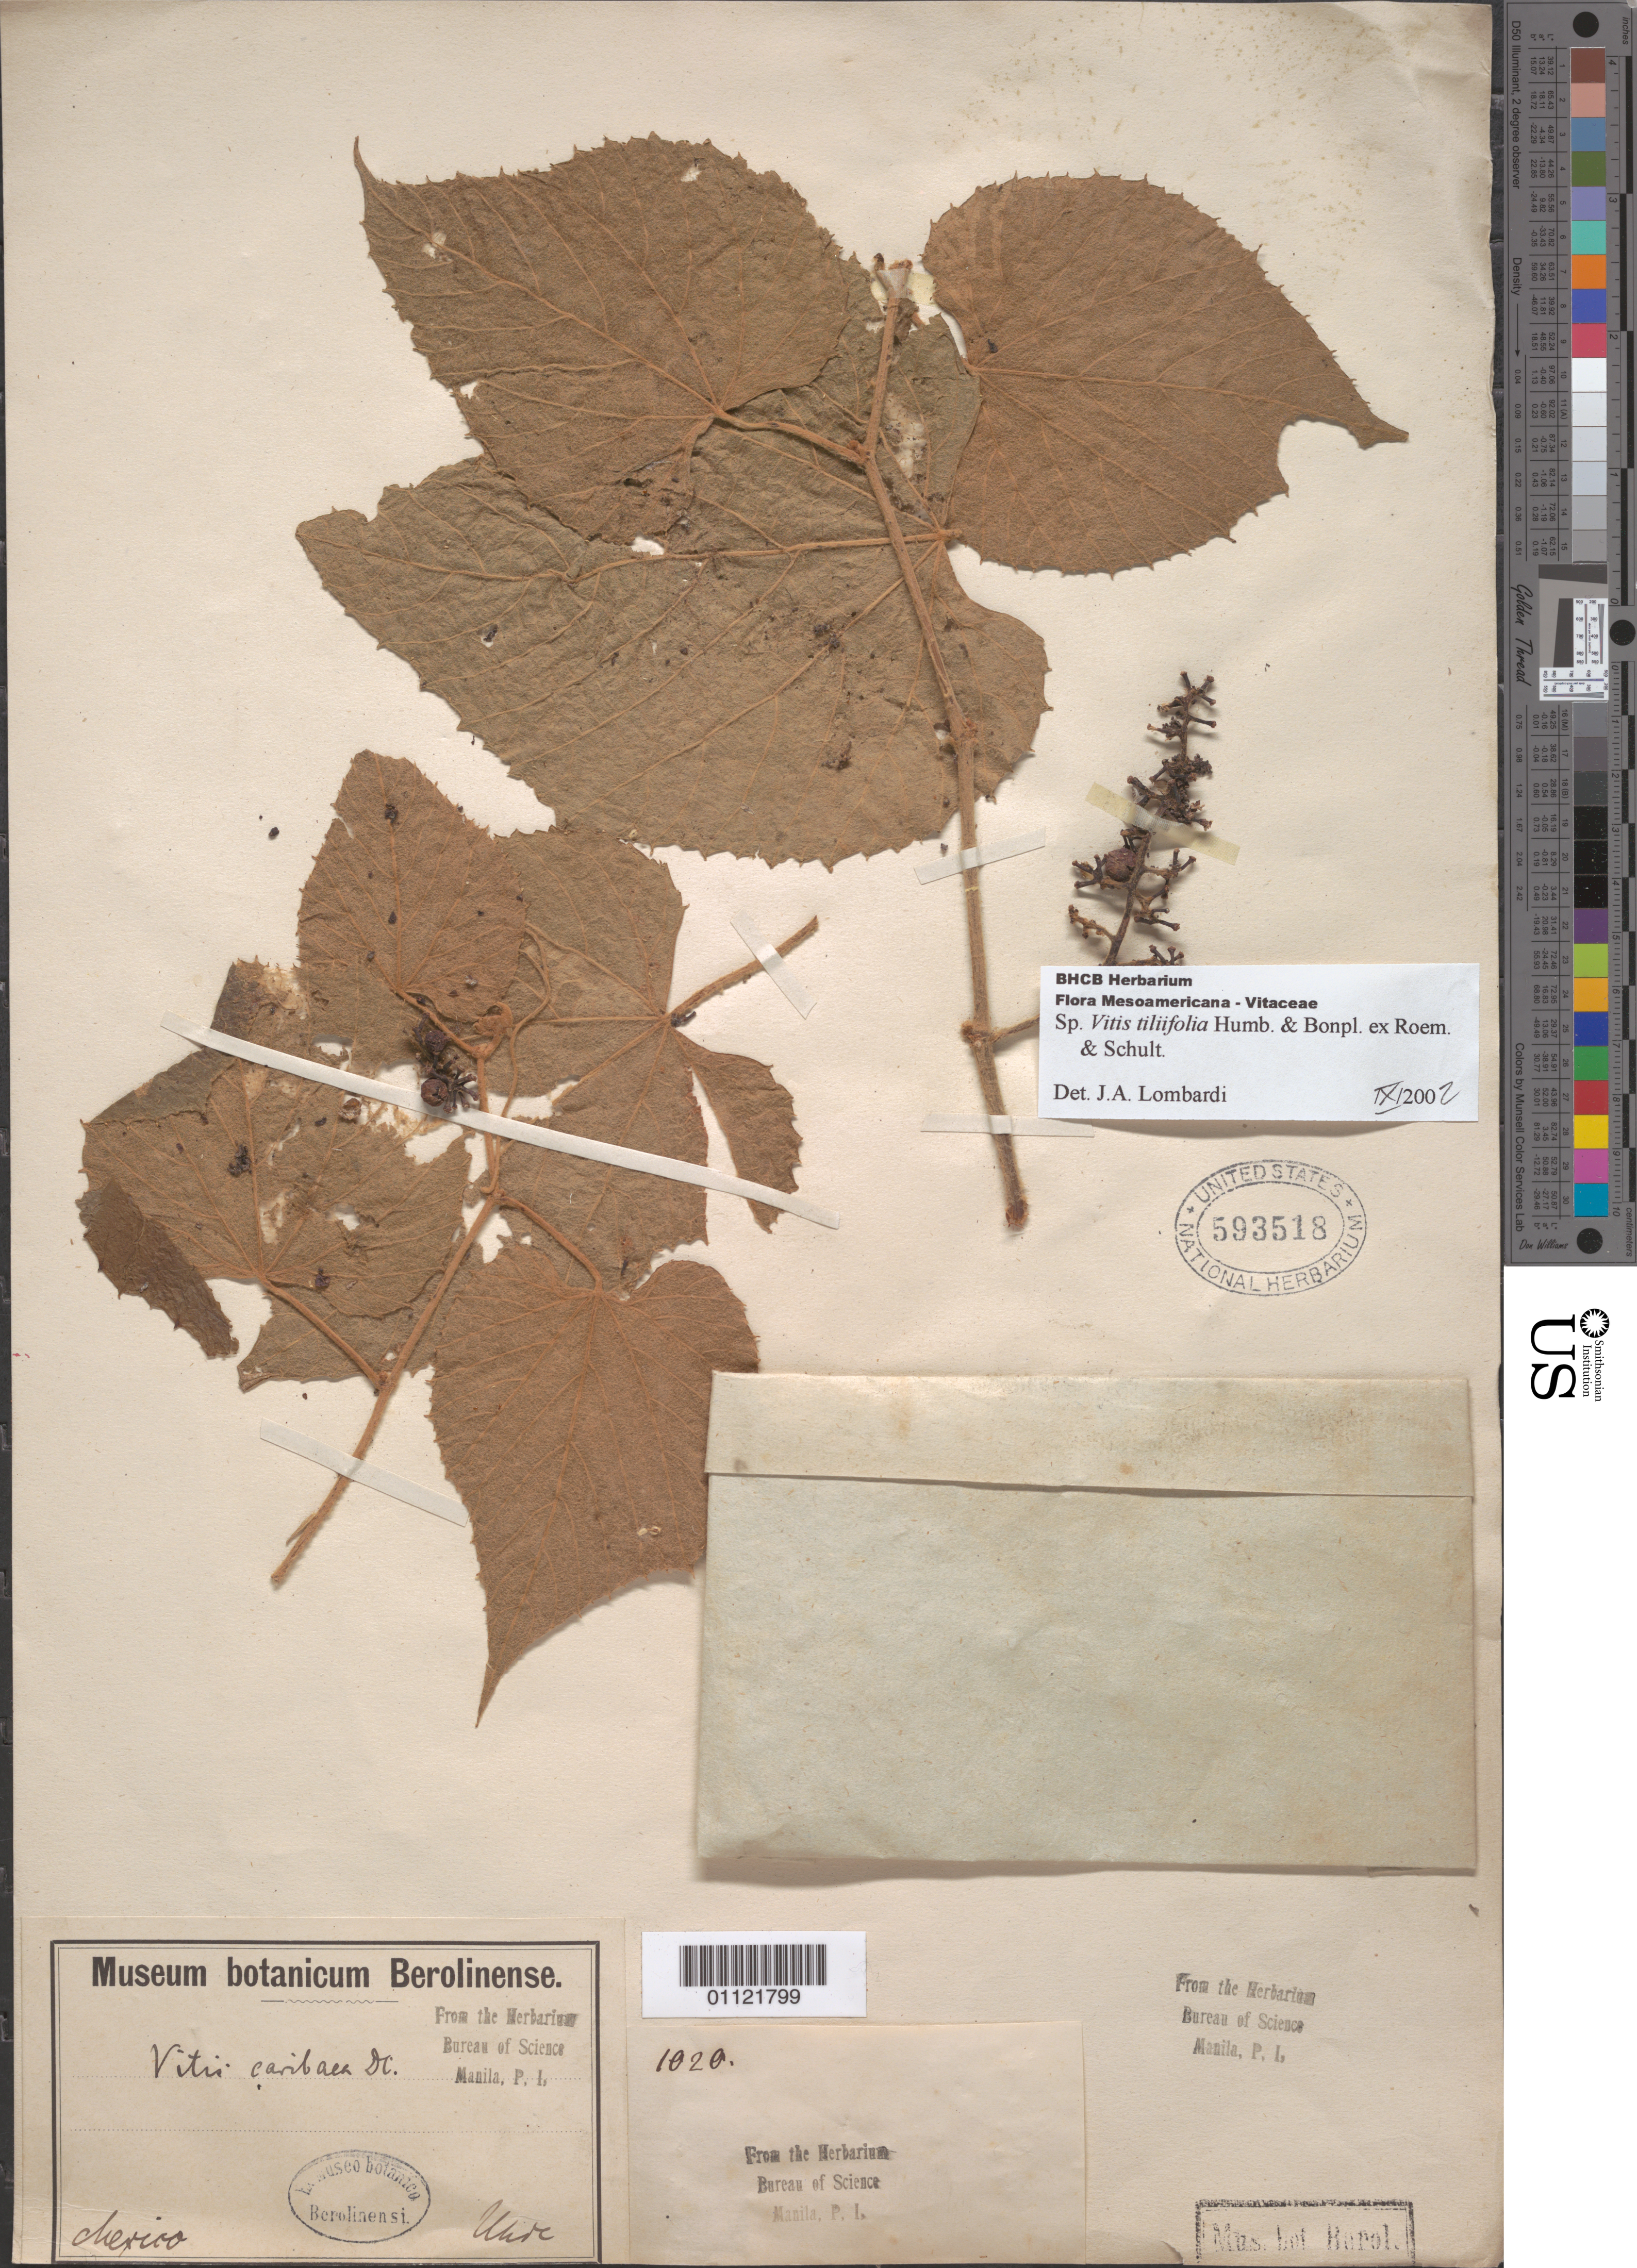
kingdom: Plantae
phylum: Tracheophyta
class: Magnoliopsida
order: Vitales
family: Vitaceae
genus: Vitis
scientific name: Vitis tiliifolia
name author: Humb. & Bonpl. ex Schult.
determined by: Lombardi, Julio A.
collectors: ex herb. Herbarium Bureau of Science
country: Mexico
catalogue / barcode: US 593518